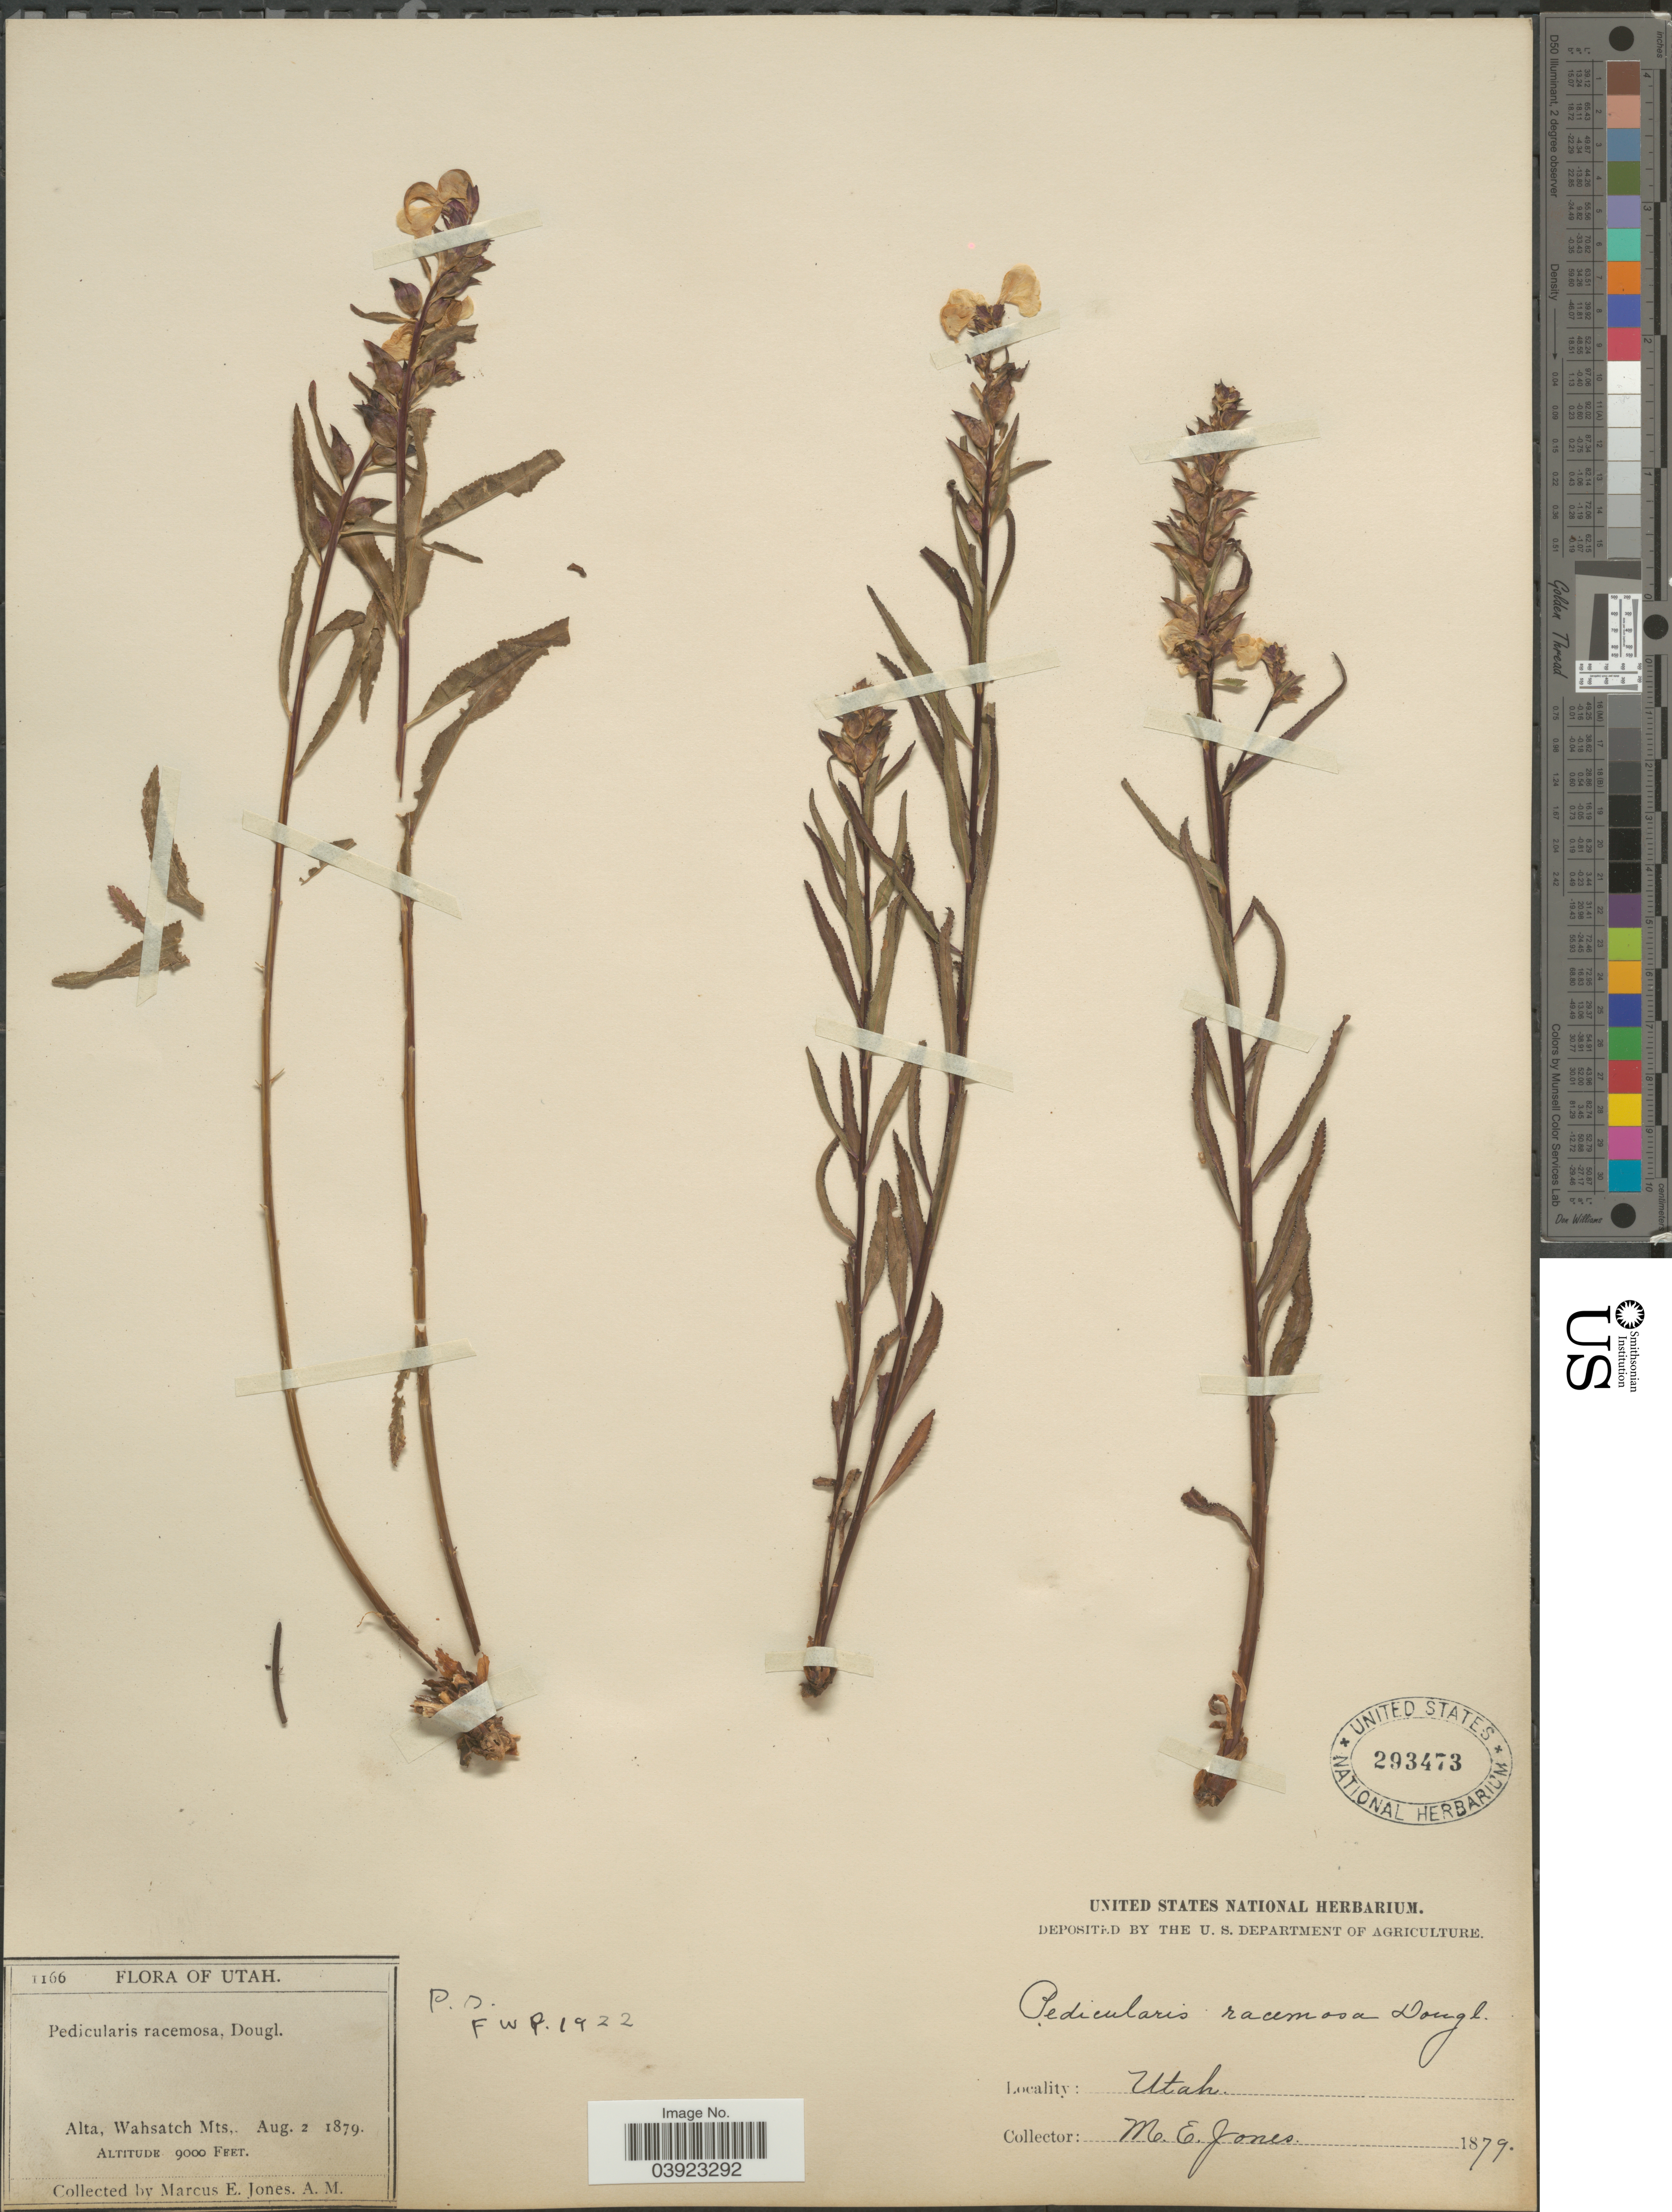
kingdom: Plantae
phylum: Tracheophyta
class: Magnoliopsida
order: Lamiales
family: Orobanchaceae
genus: Pedicularis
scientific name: Pedicularis racemosa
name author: Douglas ex Benth.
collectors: M. E. Jones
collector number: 1166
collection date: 1879-08-02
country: United States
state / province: Utah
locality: Alta, Wahsatch Mts.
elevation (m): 2743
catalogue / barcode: US 293473